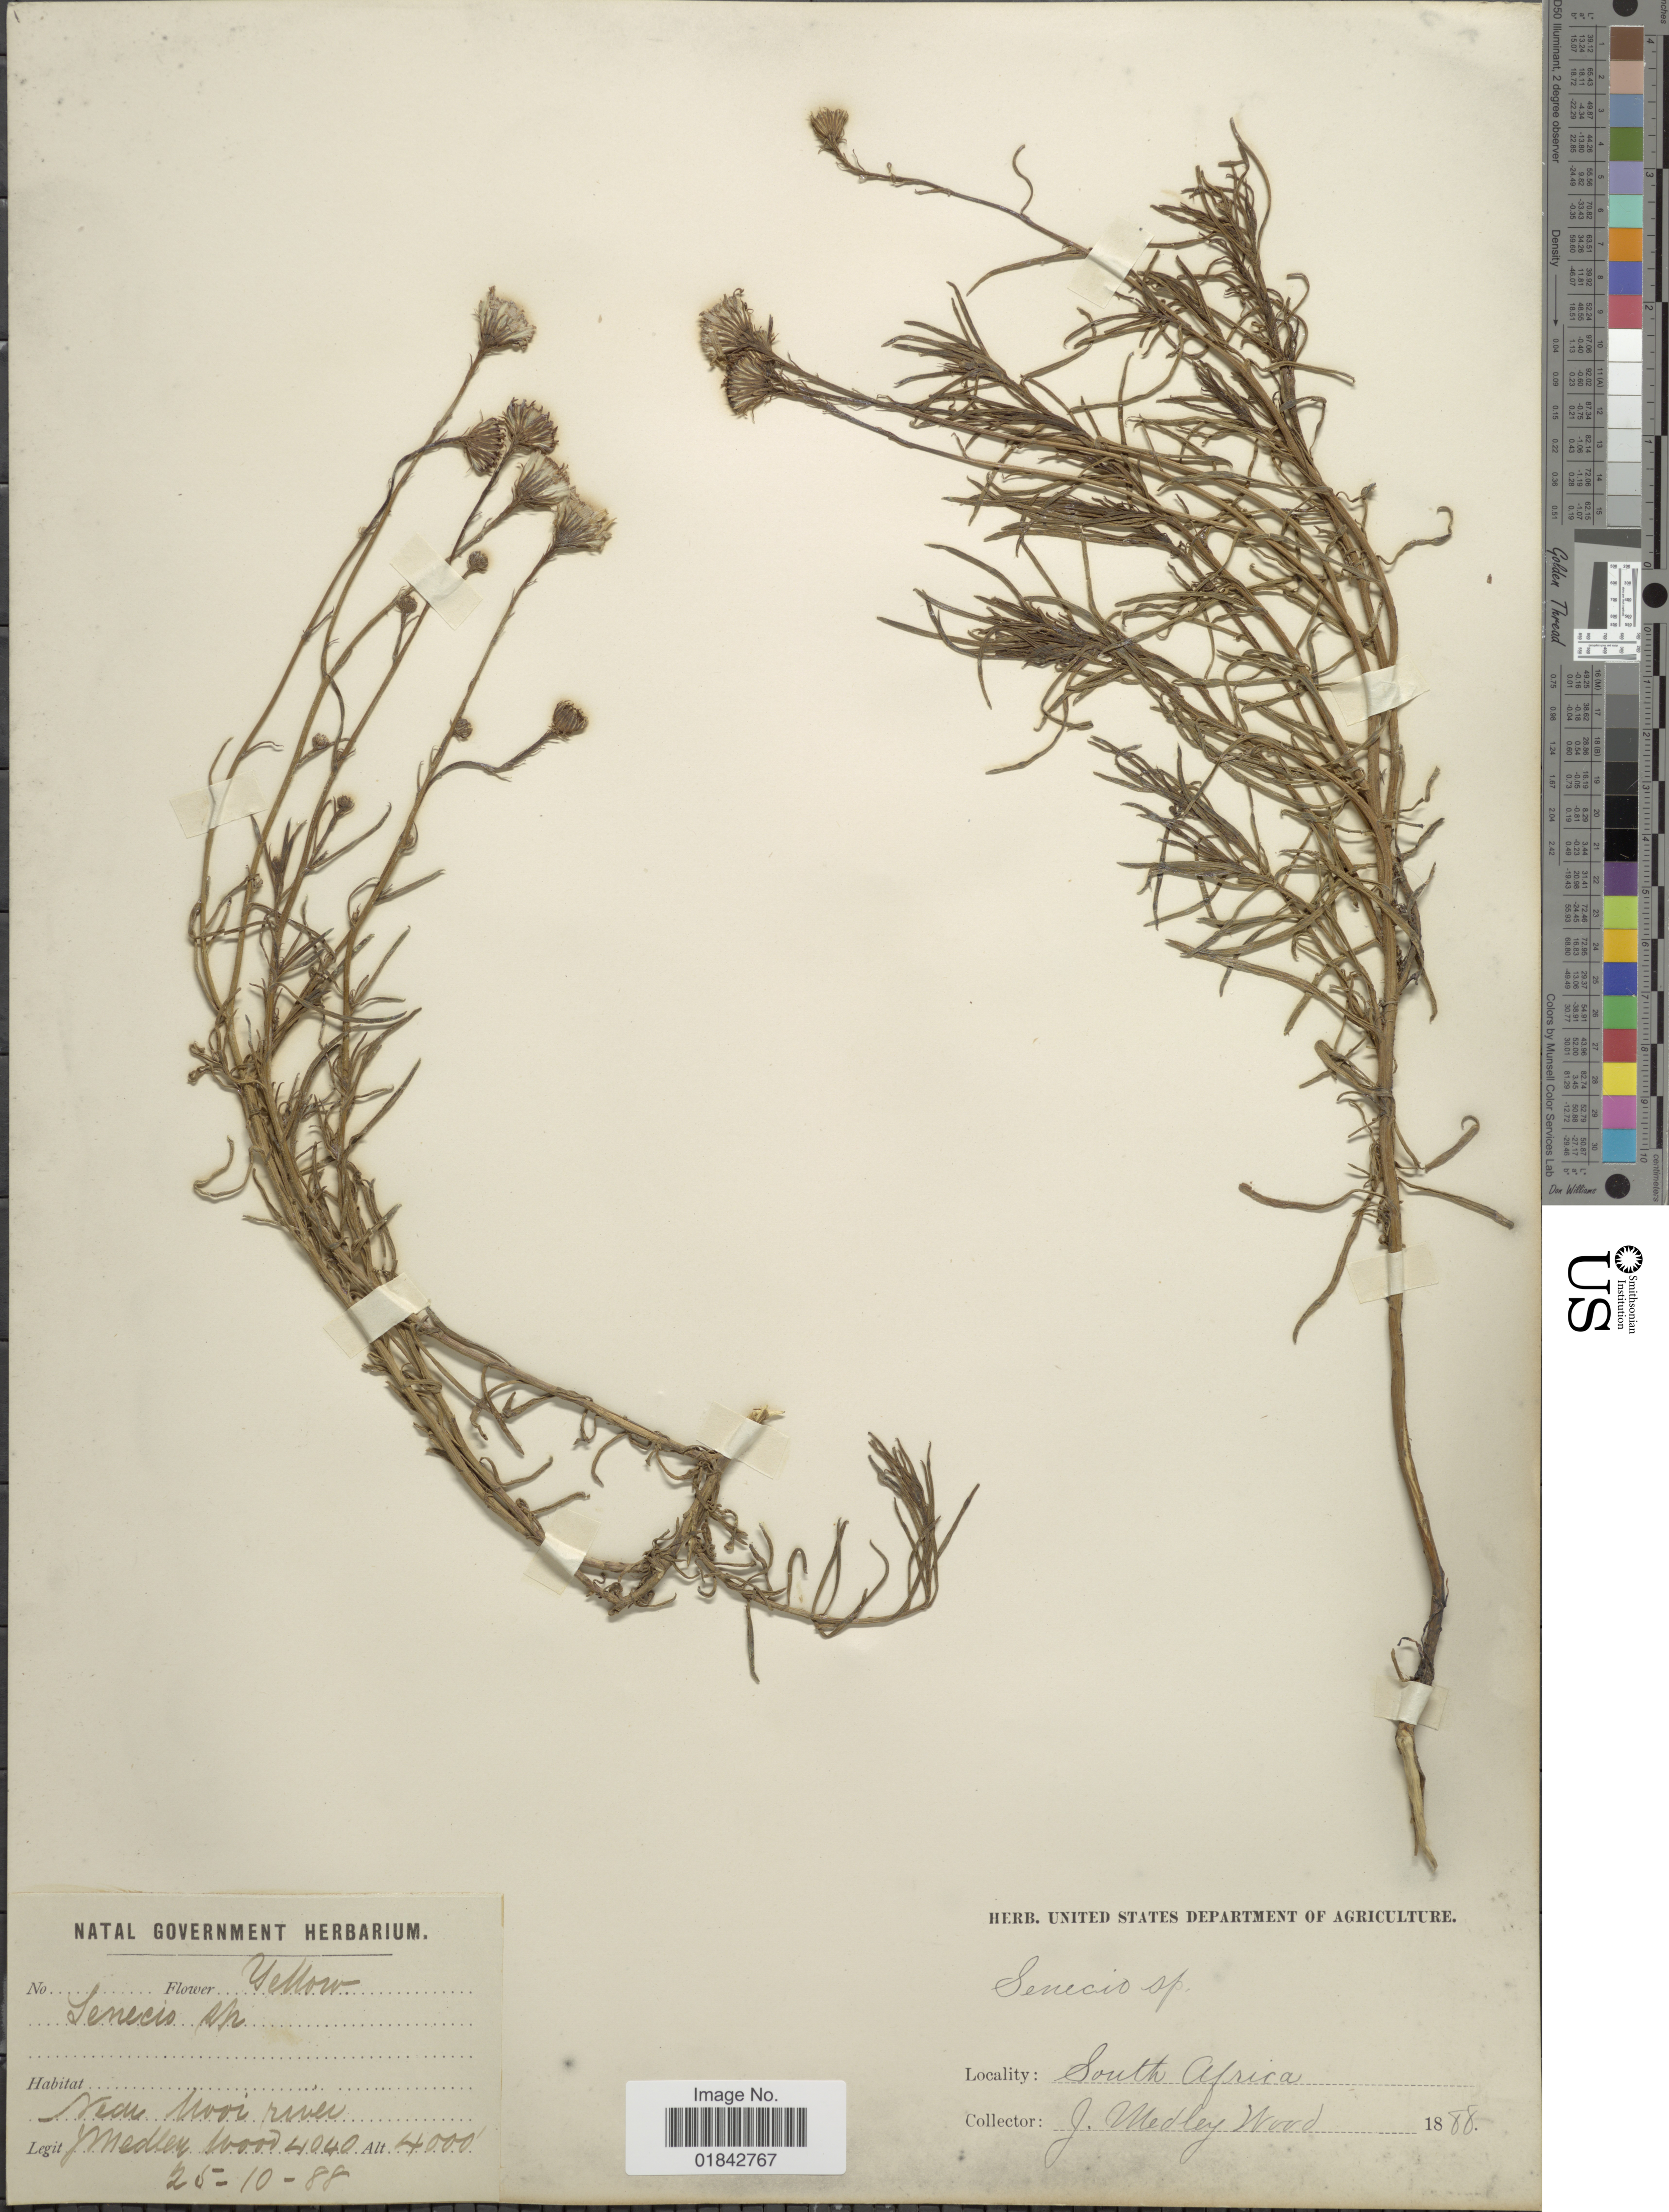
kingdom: Plantae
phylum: Tracheophyta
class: Magnoliopsida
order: Asterales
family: Asteraceae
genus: Senecio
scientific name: Senecio sp.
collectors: J. Medley Wood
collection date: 1888-10-25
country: South Africa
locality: Near Mooi River